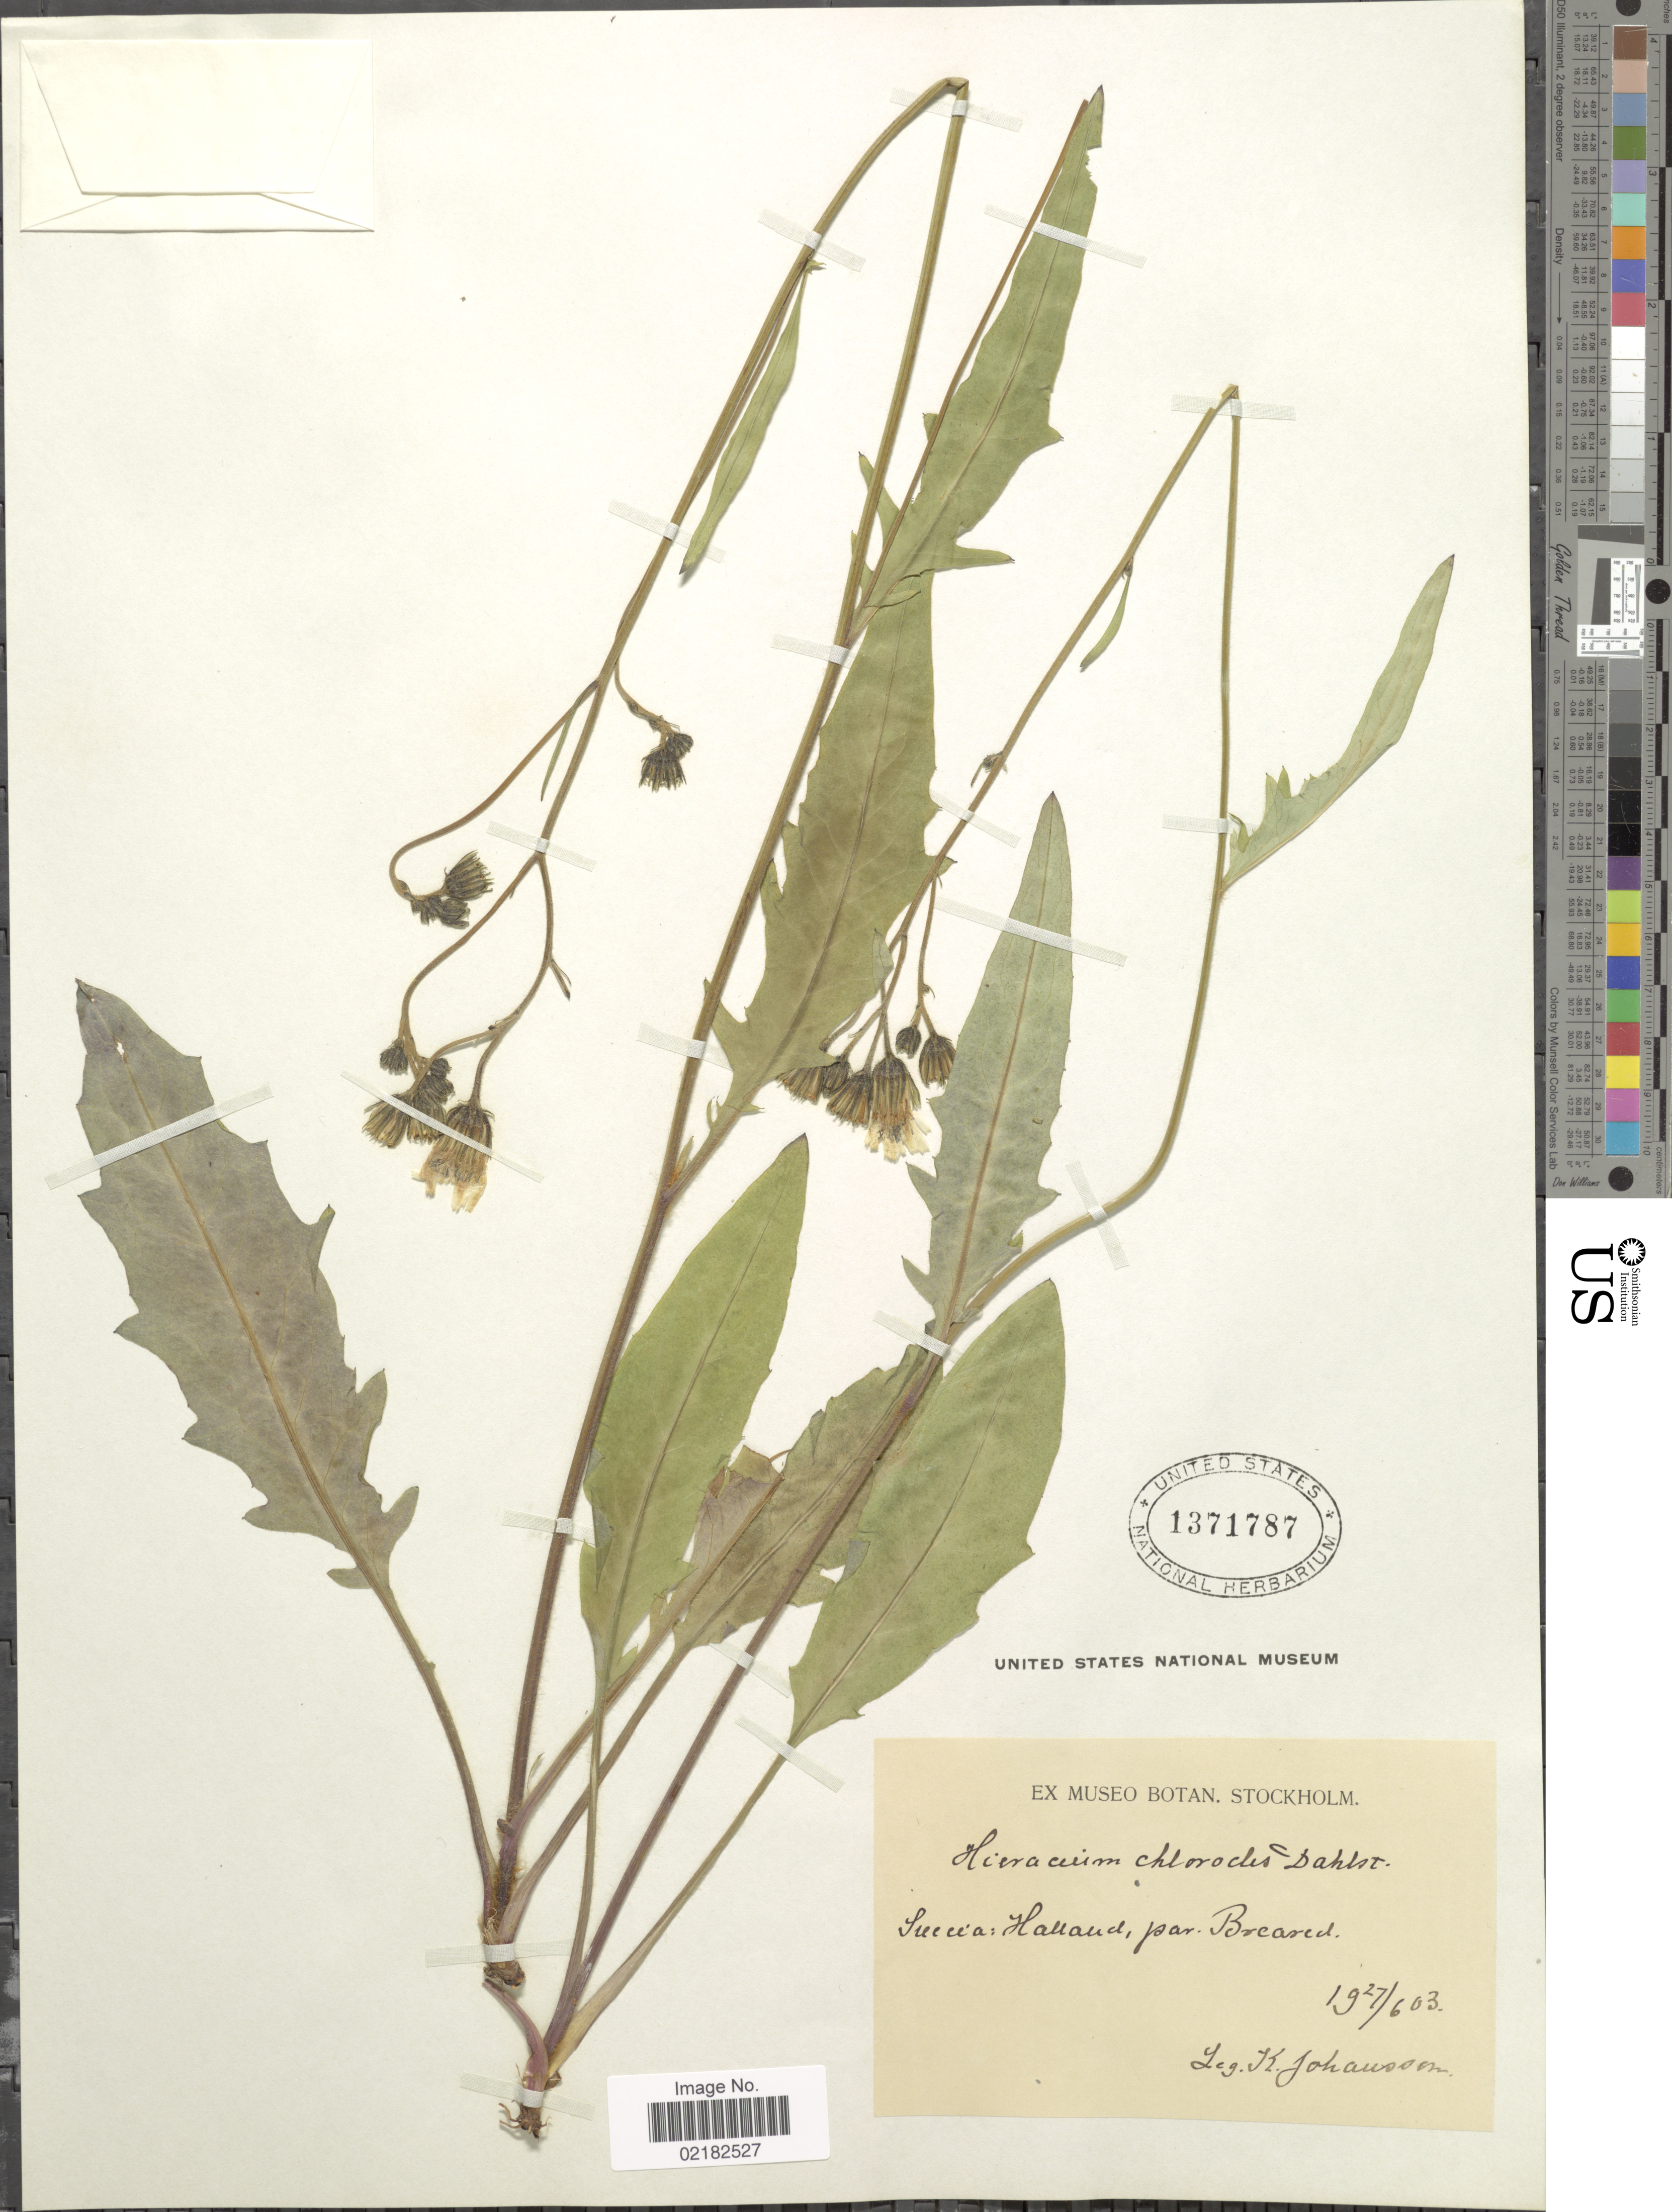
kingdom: Plantae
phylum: Tracheophyta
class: Magnoliopsida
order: Asterales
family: Asteraceae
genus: Hieracium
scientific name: Hieracium diaphanoides subsp. chlorodes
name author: (Dahlst.) Greuter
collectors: K. Johansson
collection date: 1903-06-27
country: Sweden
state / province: Halland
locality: Suecia, Halland, par. Breared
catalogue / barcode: US 1371787